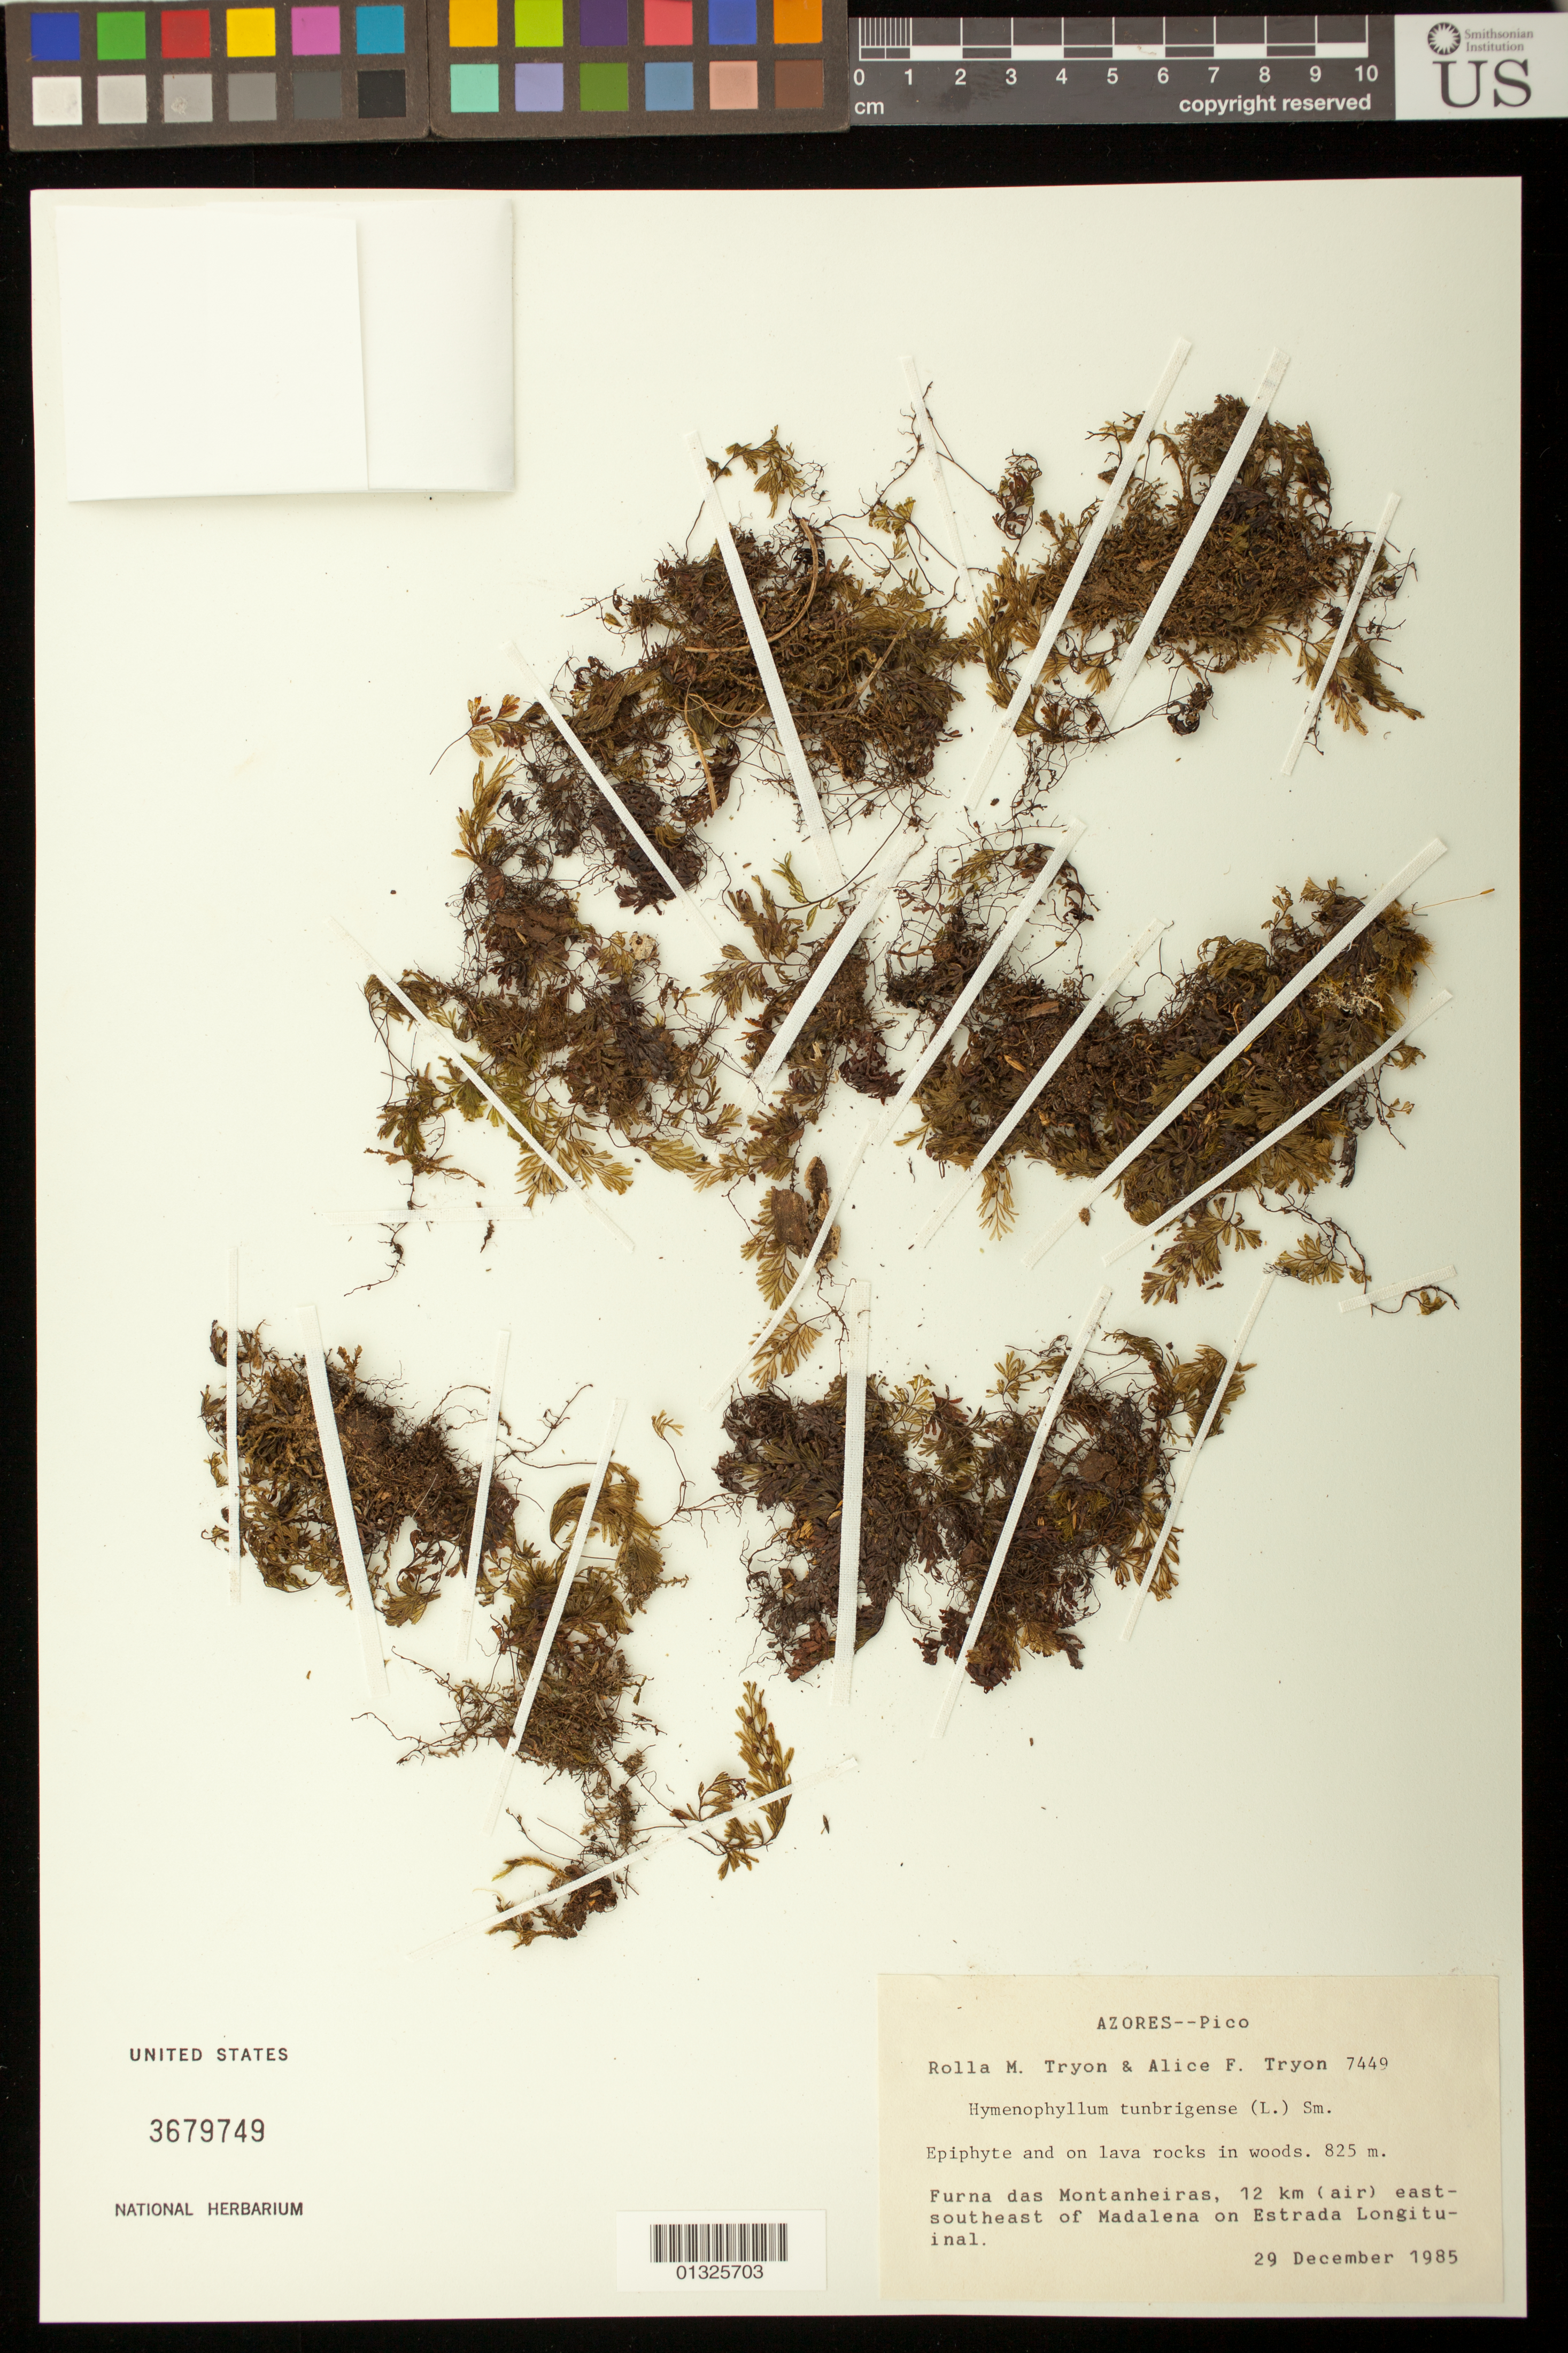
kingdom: Plantae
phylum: Tracheophyta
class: Polypodiopsida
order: Hymenophyllales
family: Hymenophyllaceae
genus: Hymenophyllum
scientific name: Hymenophyllum tunbrigense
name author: (L.) Small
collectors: R. M. Tryon & A. F. Tryon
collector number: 7449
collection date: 1985-12-29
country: Portugal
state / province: Azores (Aut. Reg.)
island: Pico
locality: Furna das Montanheiras, 12 km (air) east-southeast of Madalena on Estrada Longituninal.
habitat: On lava rocks in woods.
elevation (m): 825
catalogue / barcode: US 3679749